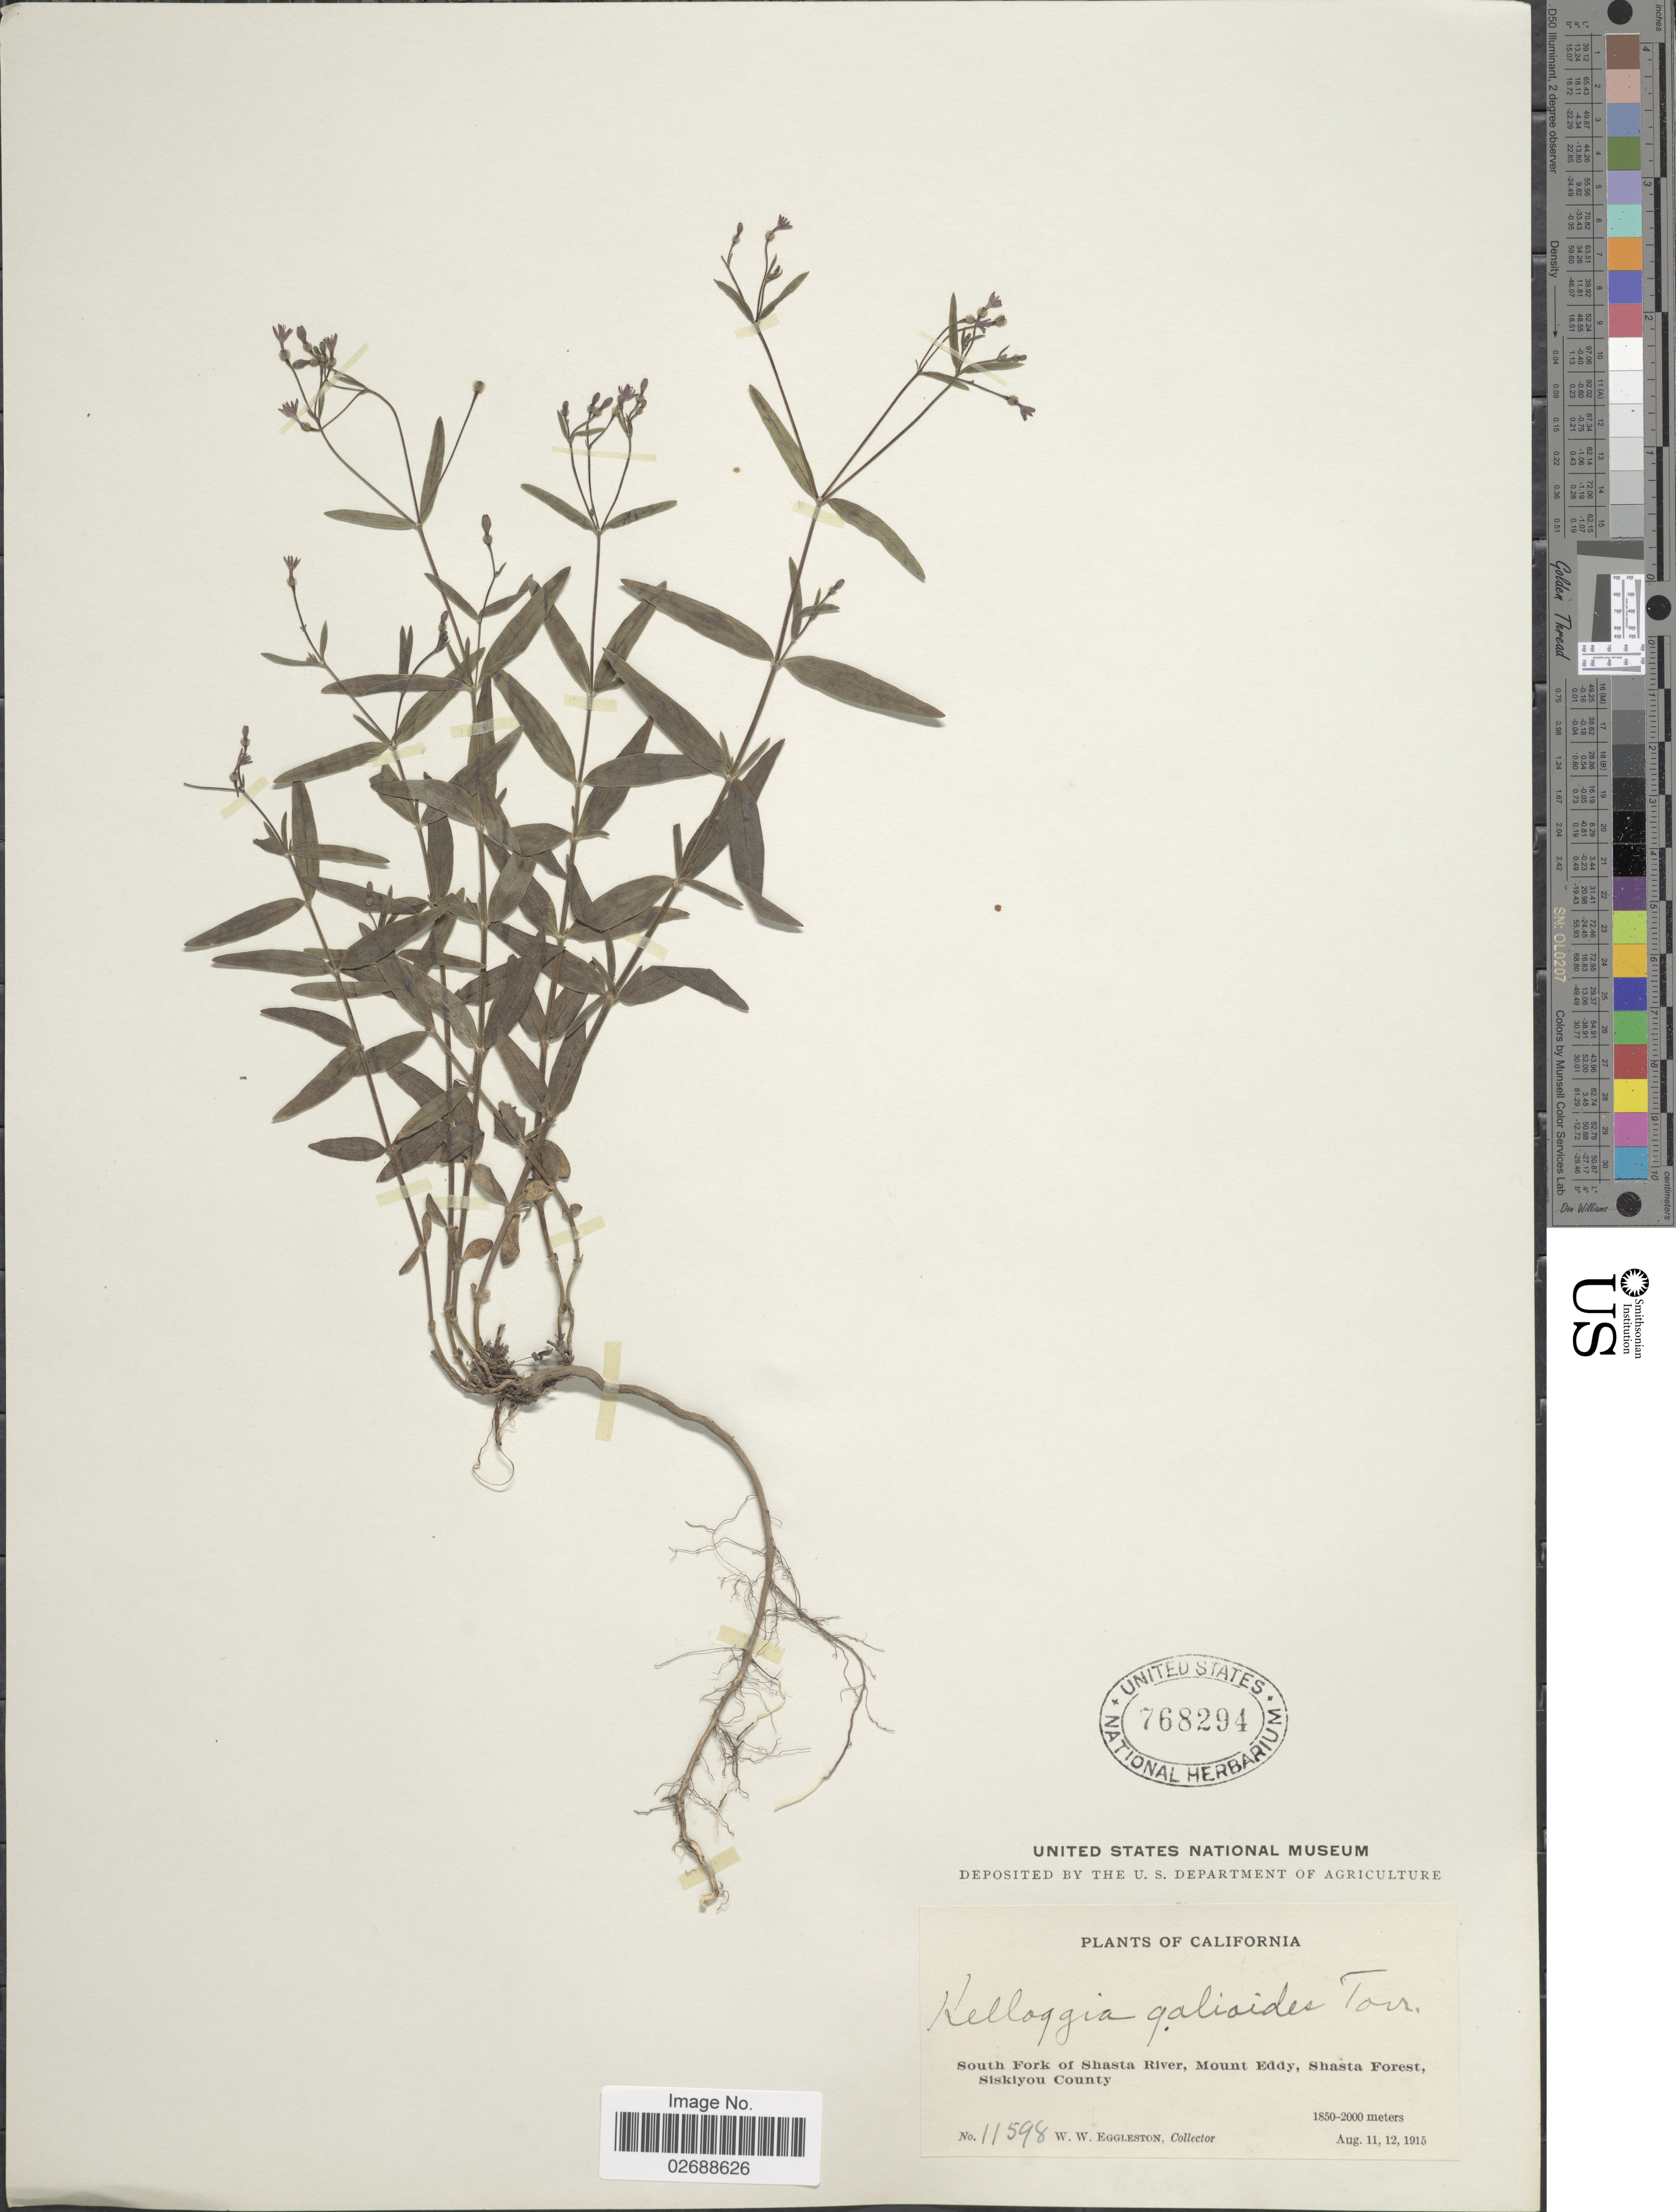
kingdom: Plantae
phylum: Tracheophyta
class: Magnoliopsida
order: Gentianales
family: Rubiaceae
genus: Kelloggia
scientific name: Kelloggia galioides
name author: Torr.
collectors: W. W. Eggleston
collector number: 11598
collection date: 1915-08-11/1915-08-12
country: United States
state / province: California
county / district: Siskiyou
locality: South Fork of Shasta River, Mount Eddy, Shasta Forest, Siskiyou County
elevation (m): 1850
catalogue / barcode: US 768294